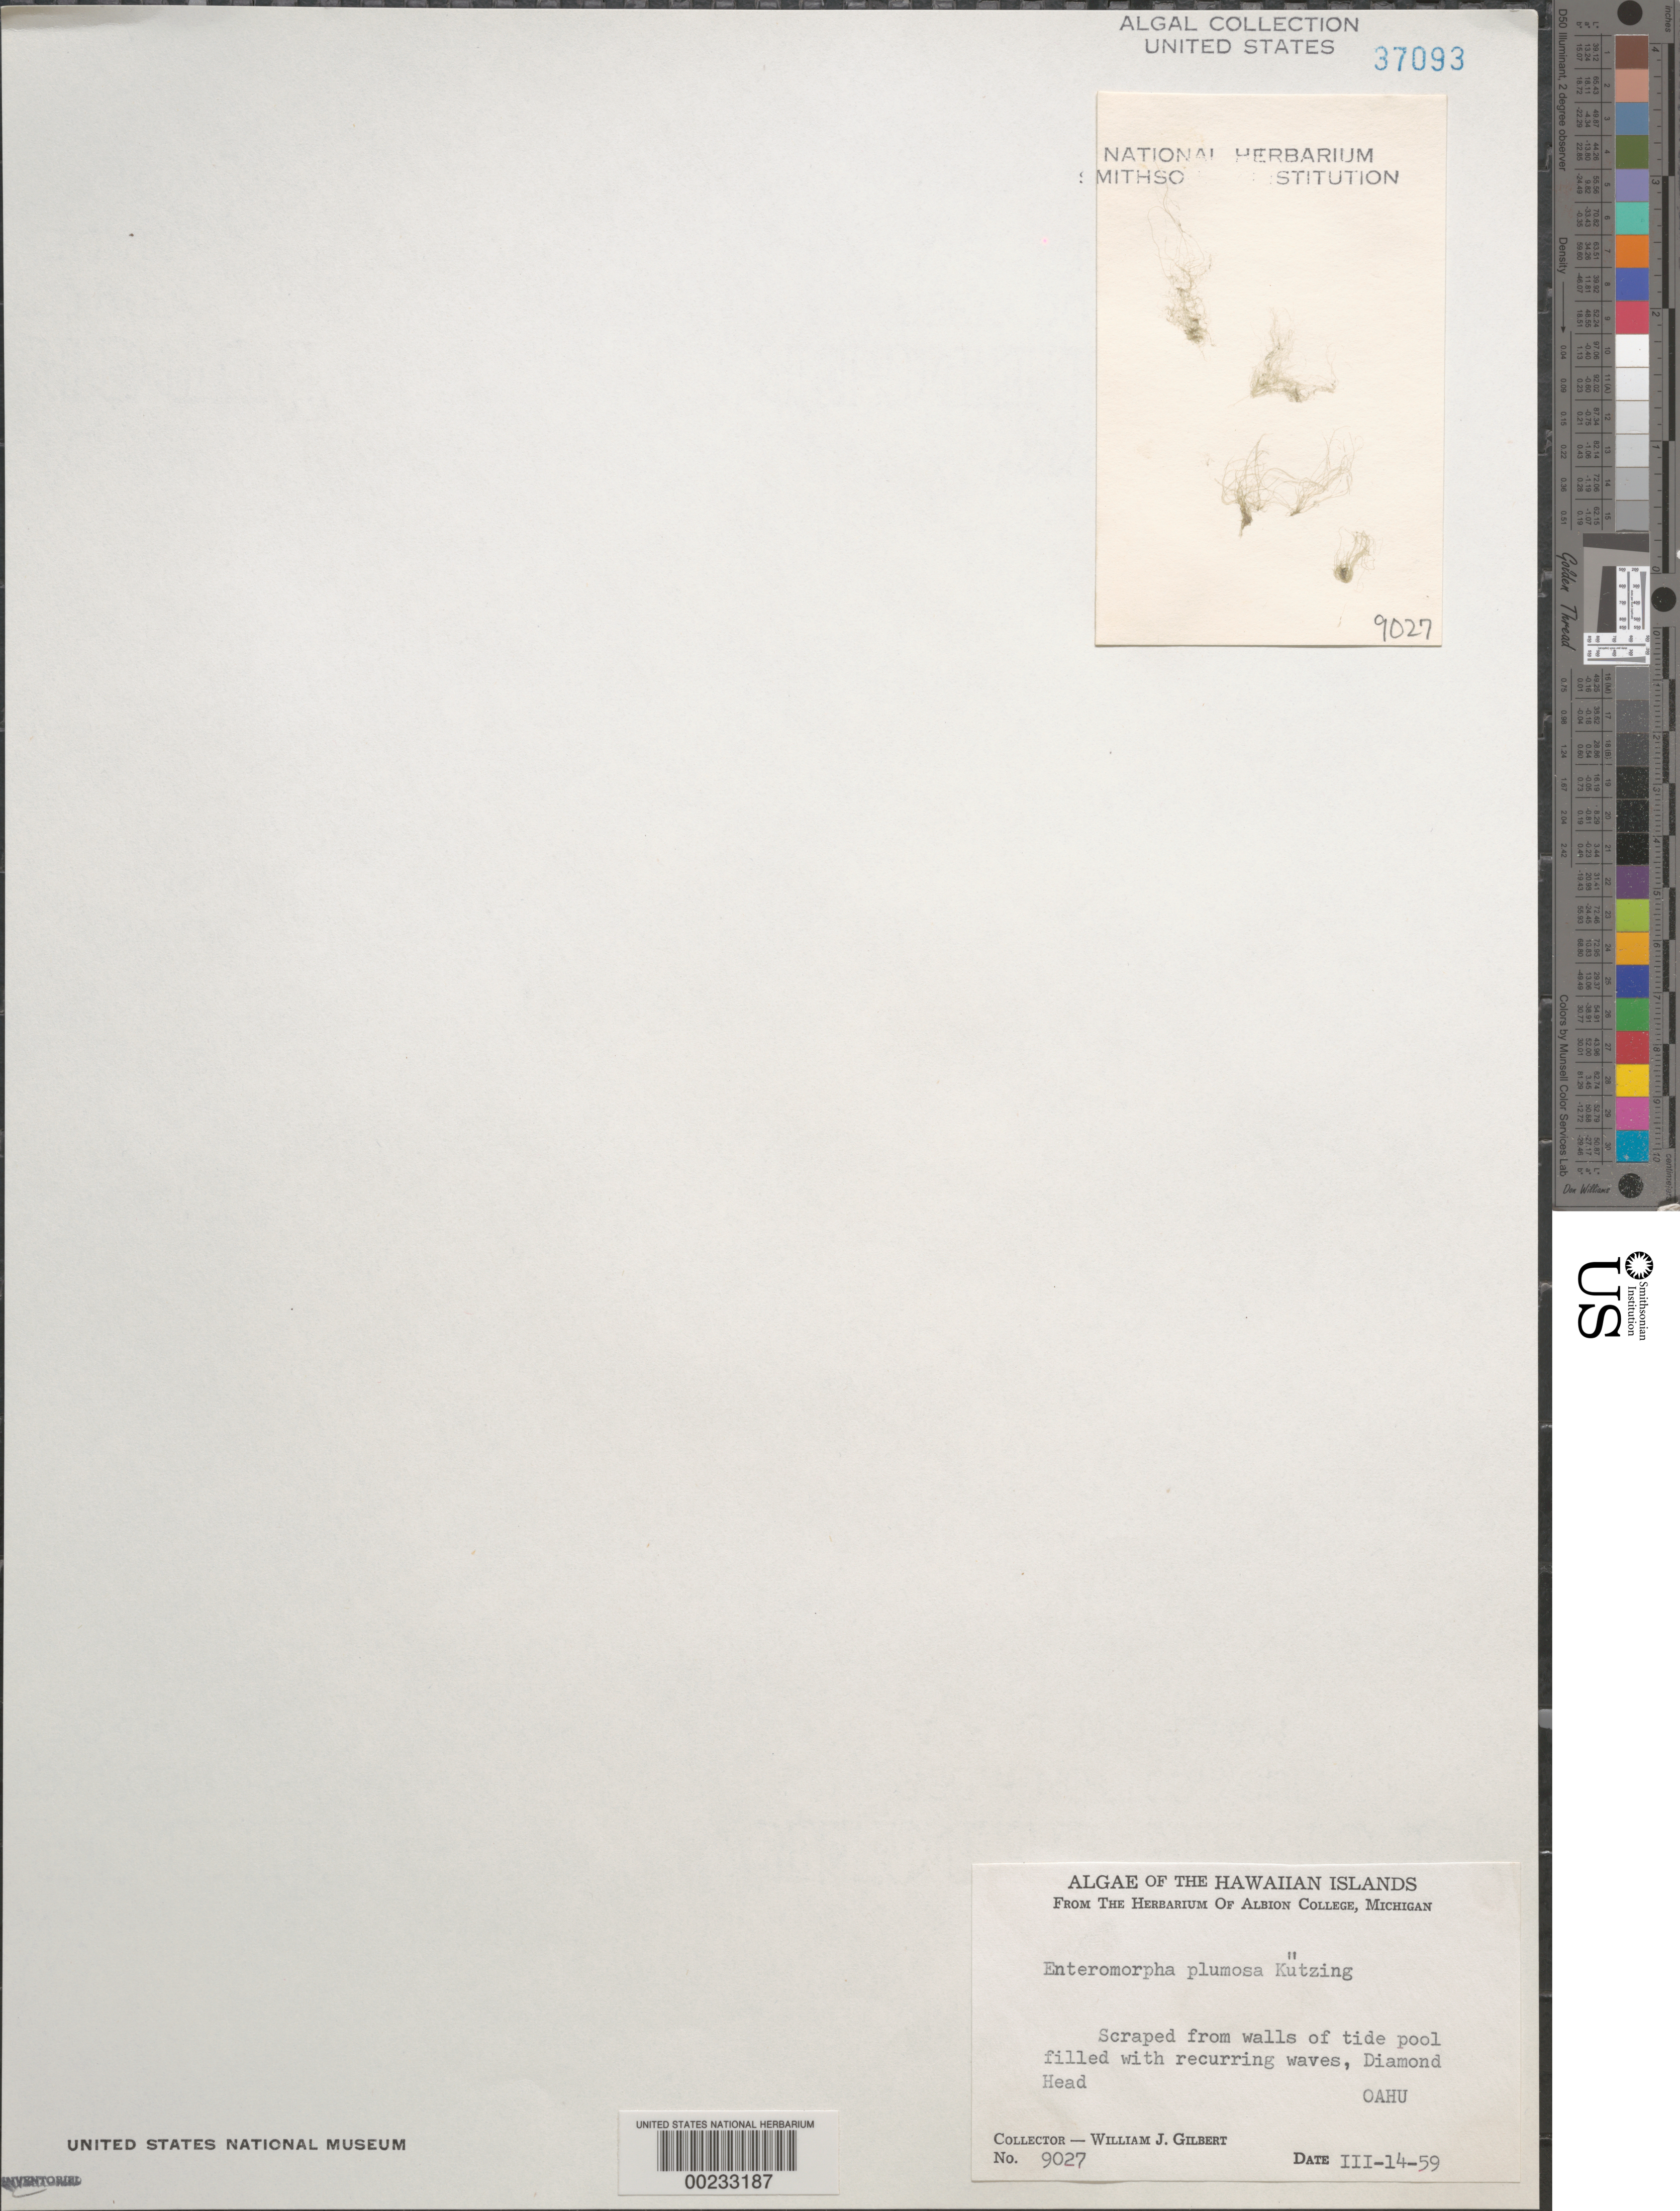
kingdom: Plantae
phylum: Chlorophyta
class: Ulvophyceae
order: Ulvales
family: Ulvaceae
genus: Ulva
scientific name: Ulva paradoxa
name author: C. Agardh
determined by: Algae name updating Project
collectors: W. J. Gilbert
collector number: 9027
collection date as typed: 14 Mar 1959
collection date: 1959-03-14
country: United States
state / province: Hawaii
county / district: Honolulu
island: Oahu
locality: Diamond Head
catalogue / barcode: US 37093